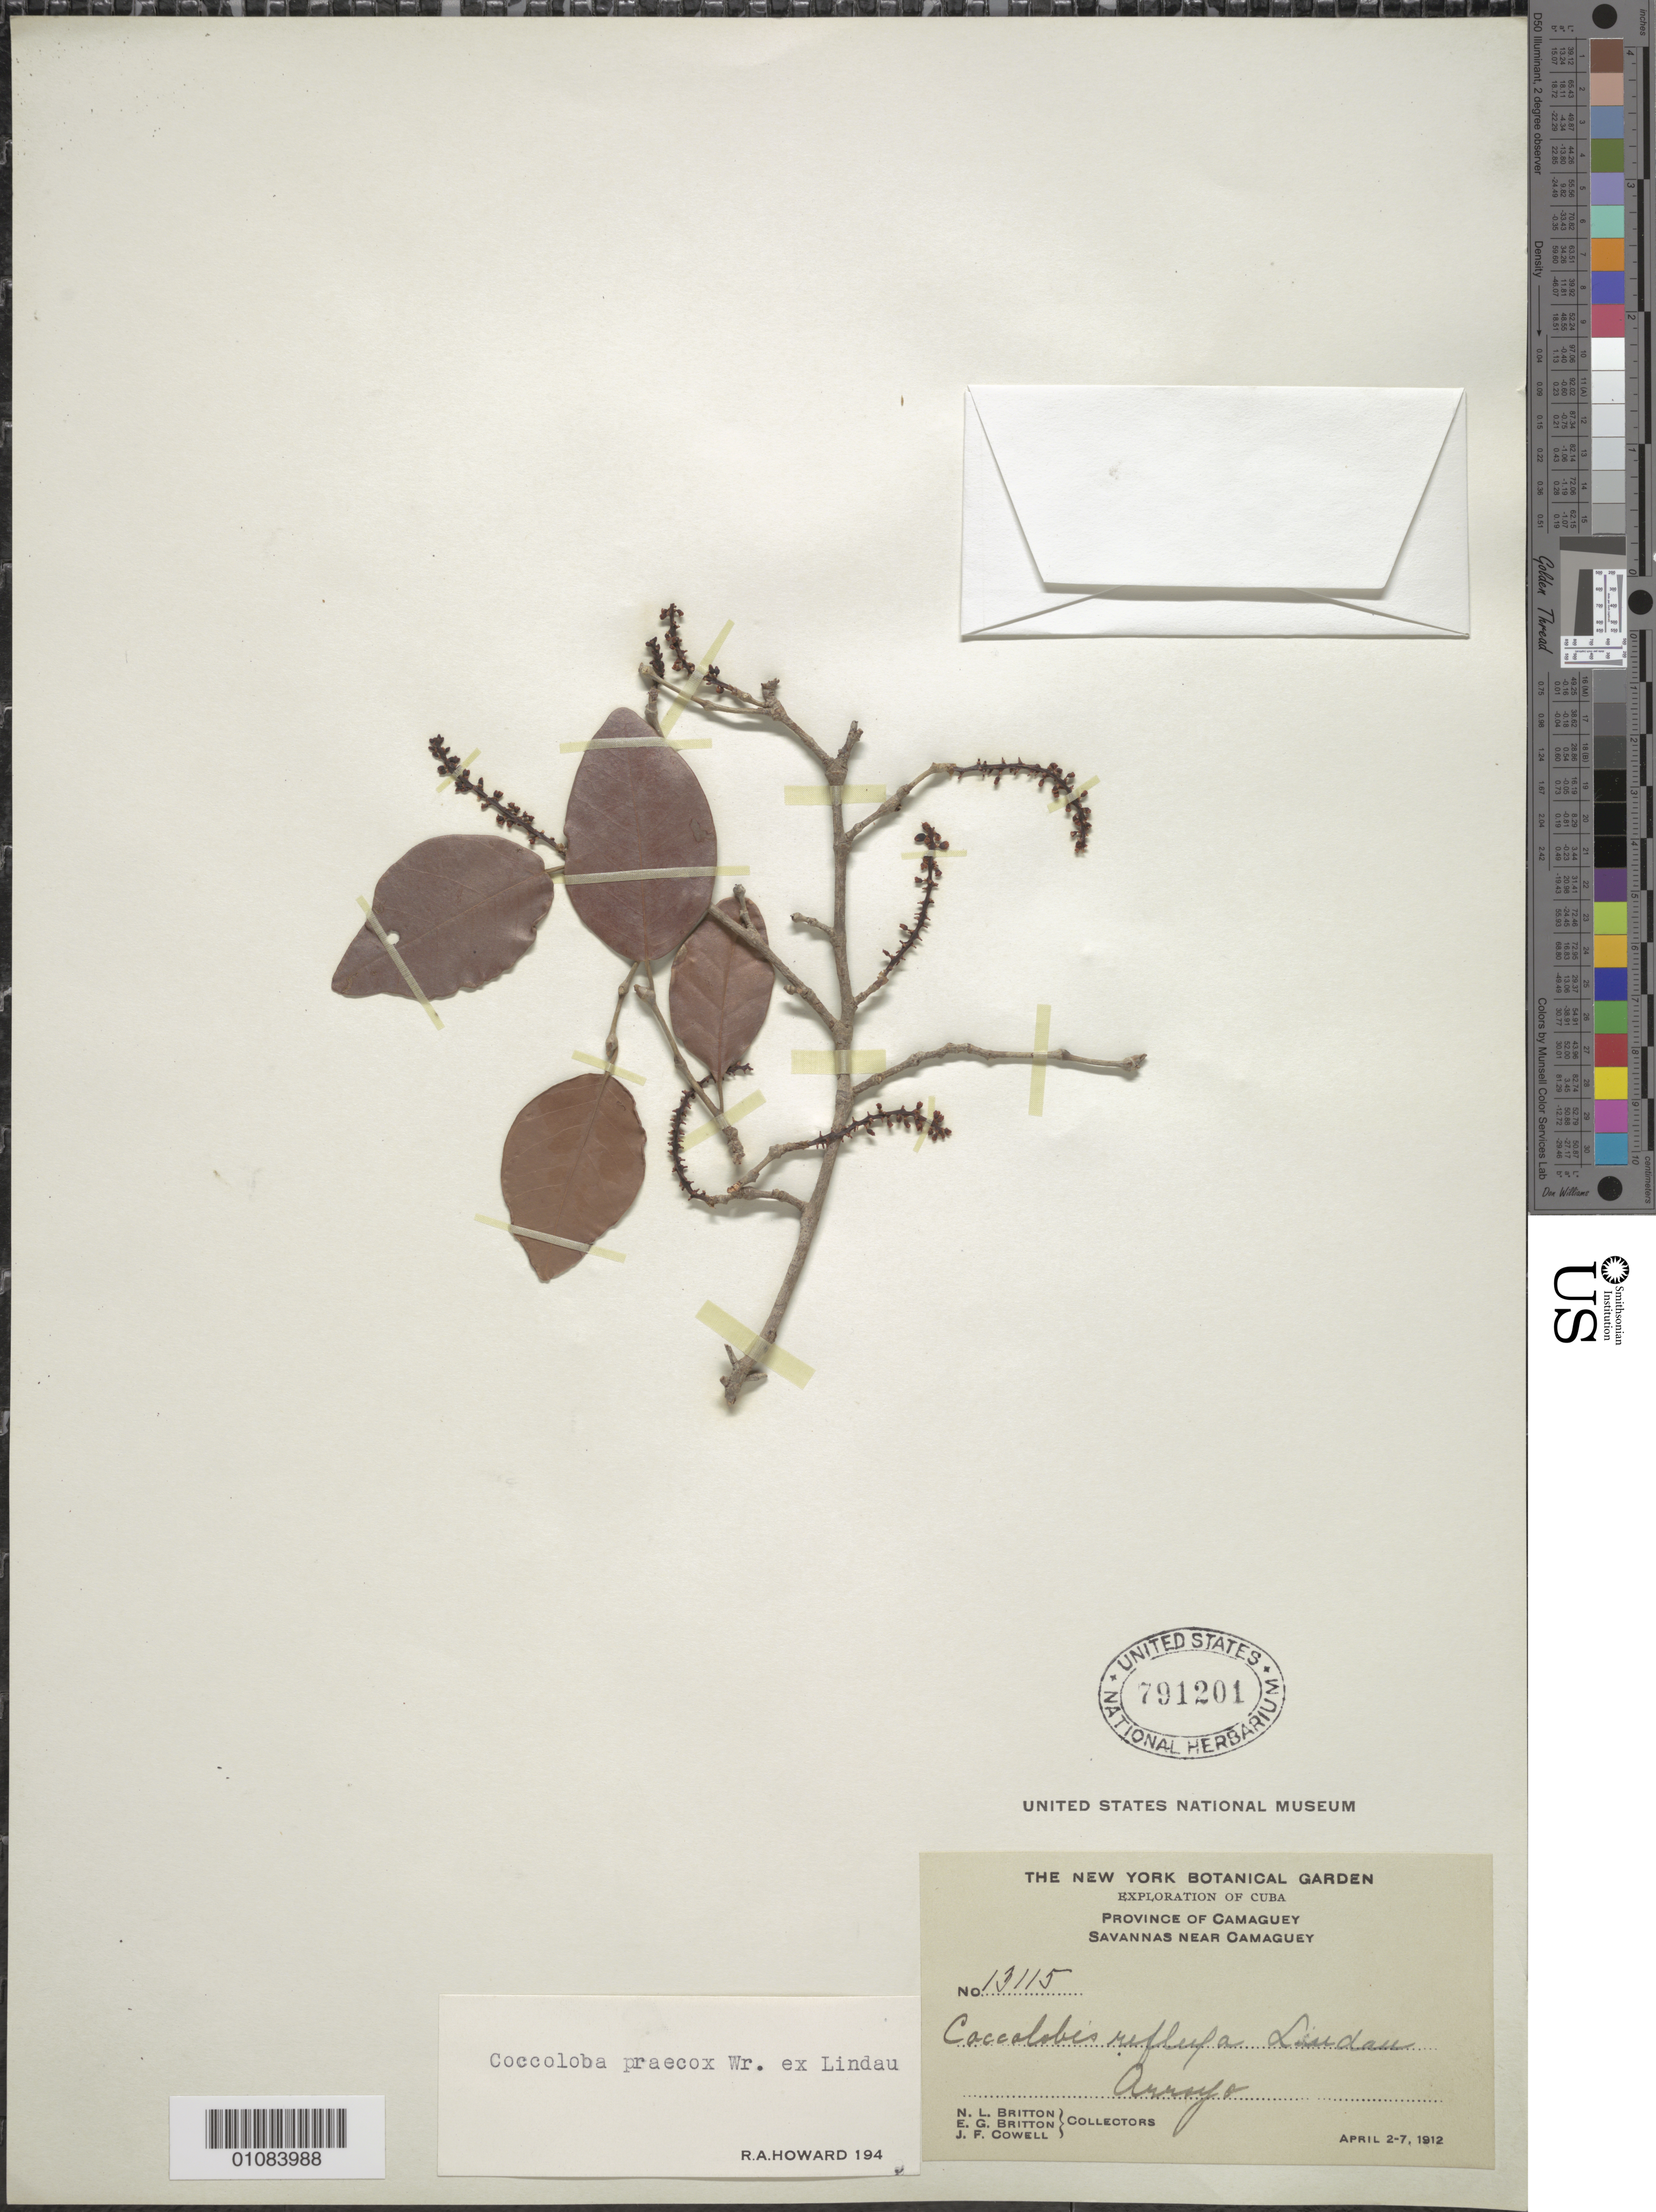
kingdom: Plantae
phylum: Tracheophyta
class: Magnoliopsida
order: Caryophyllales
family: Polygonaceae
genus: Coccoloba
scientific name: Coccoloba praecox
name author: C. Wright ex Lindau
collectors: E. G. Britton, N. Britton & J. F. Cowell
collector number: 13115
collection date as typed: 02 Apr 1912 to 07 Apr 1912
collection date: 1912-04-02/1912-04-07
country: Cuba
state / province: Camagüey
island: Cuba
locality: Arroyo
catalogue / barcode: US 791201